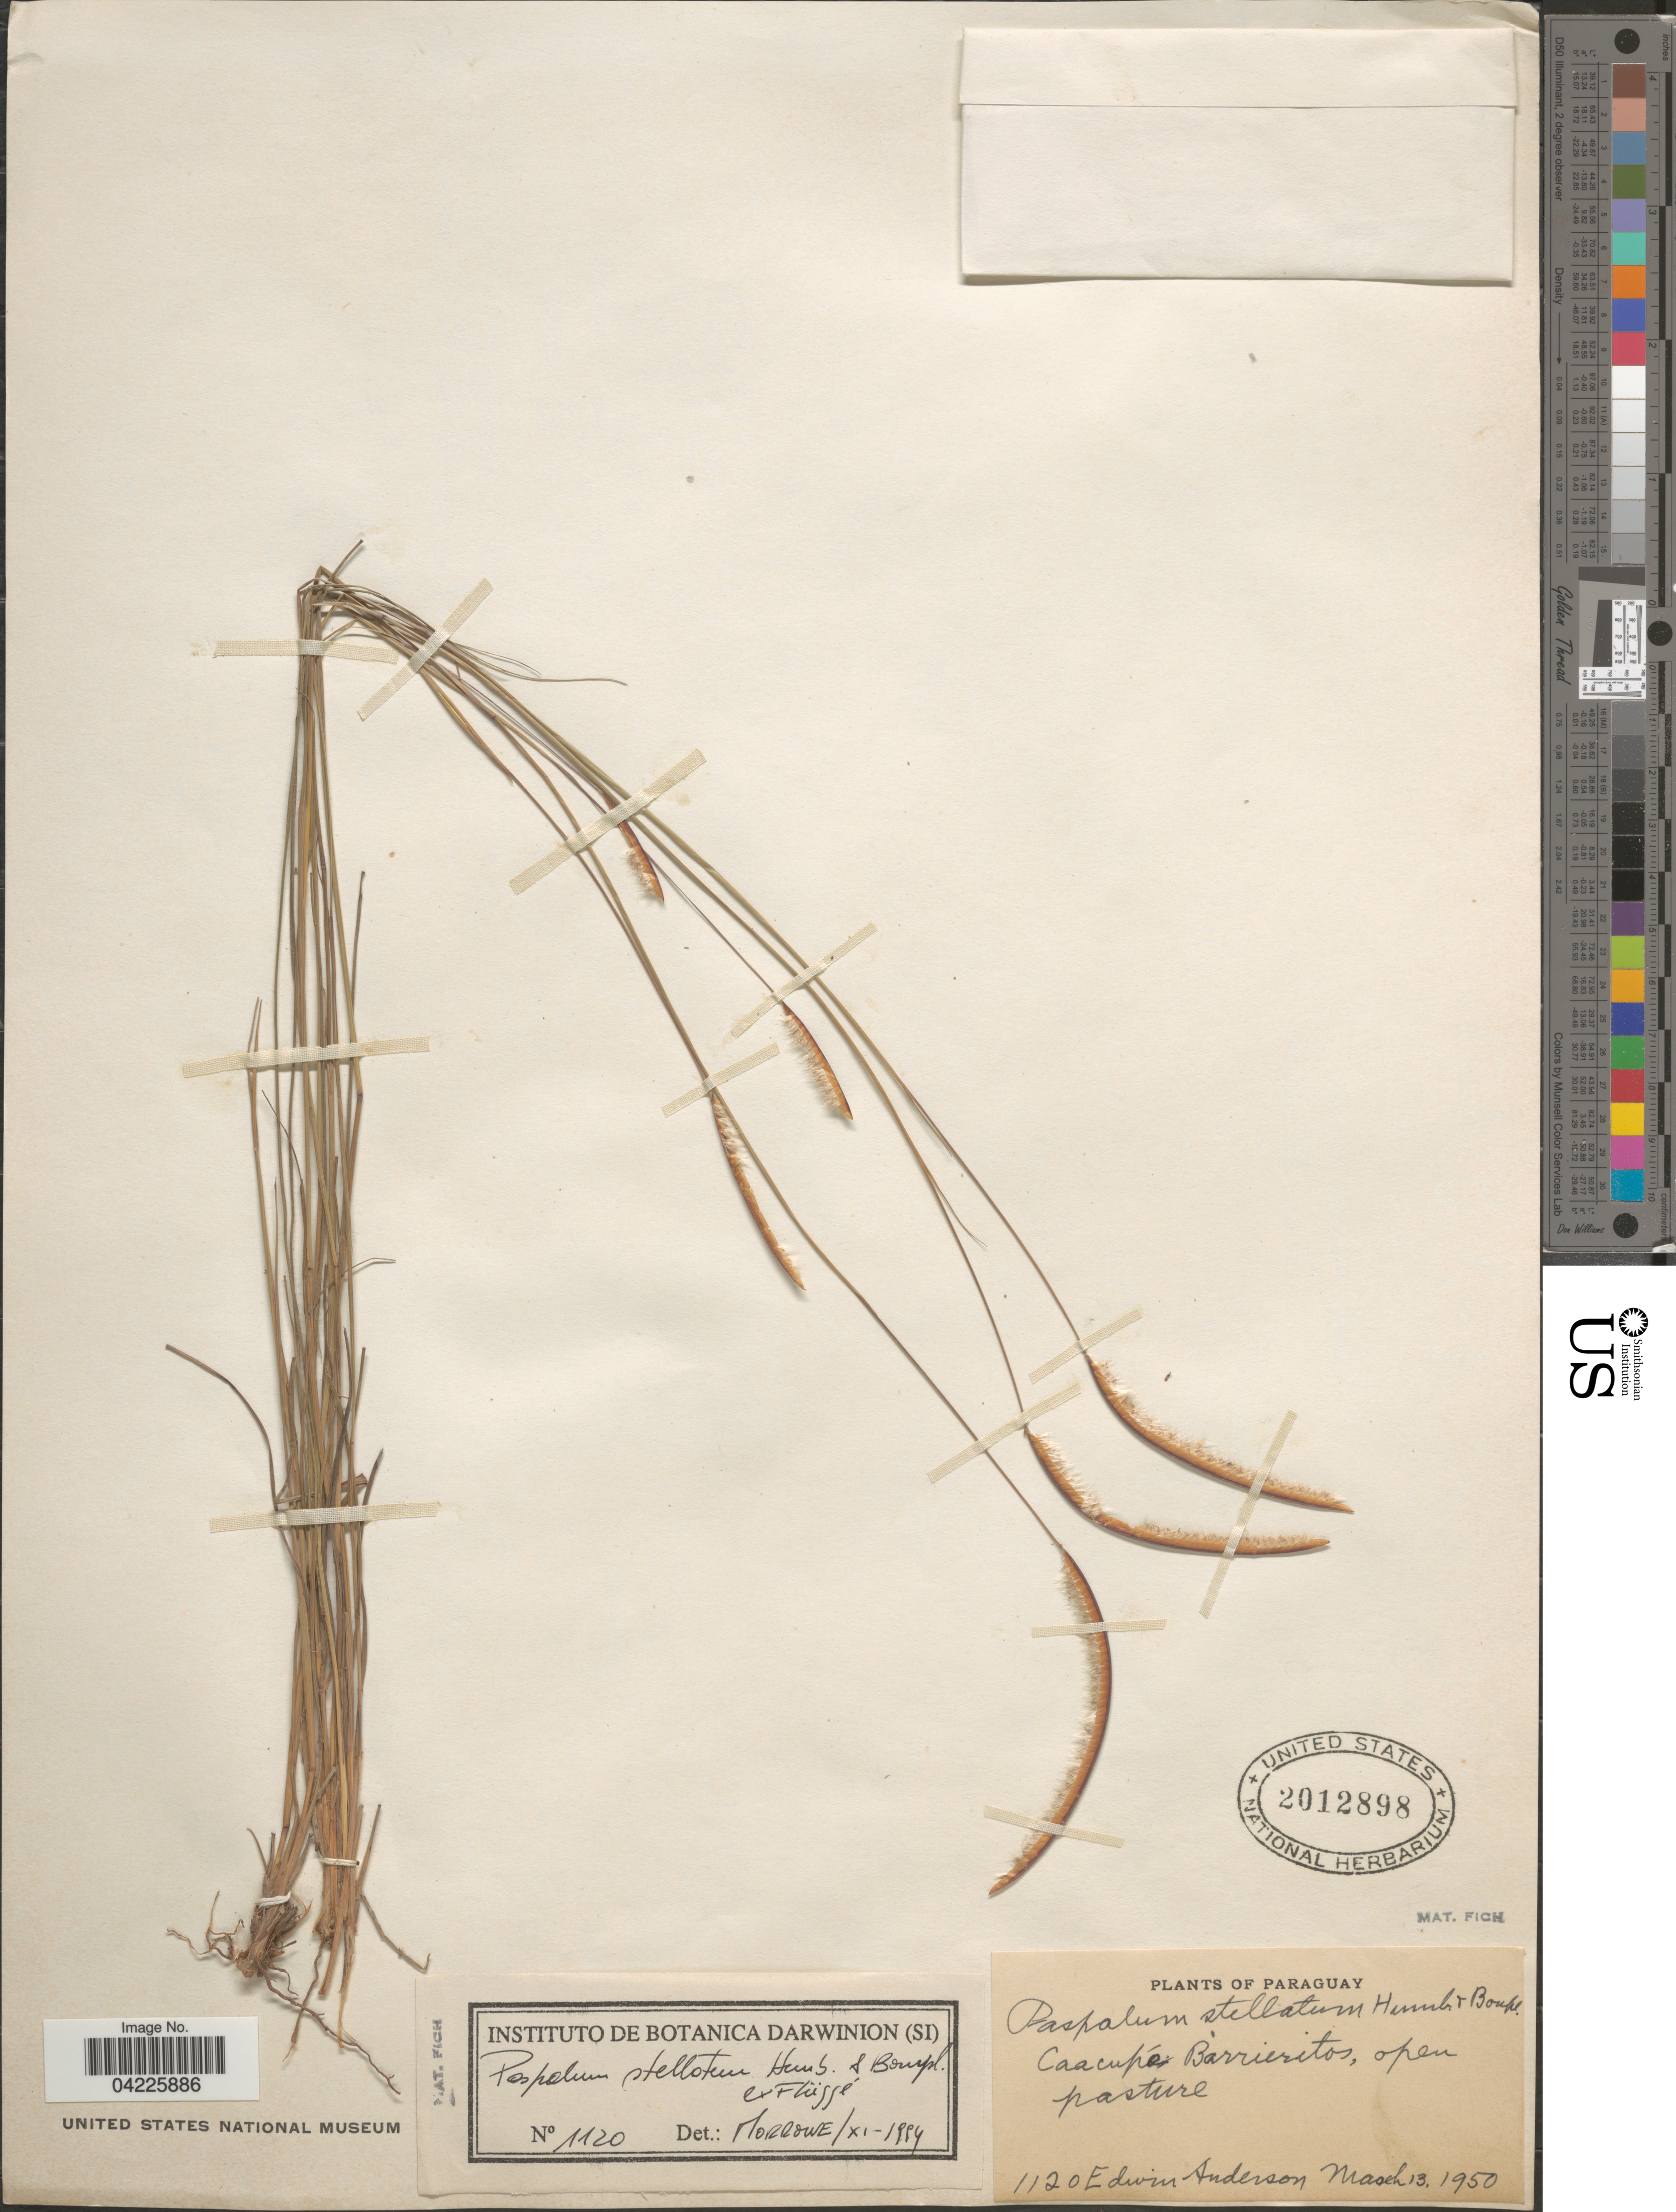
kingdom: Plantae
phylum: Tracheophyta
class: Liliopsida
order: Poales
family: Poaceae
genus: Paspalum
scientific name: Paspalum stellatum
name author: Humb. & Bonpl. ex Flüggé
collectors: E. Anderson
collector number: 1120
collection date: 1950-03-13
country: Paraguay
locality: Caacupe Barrieritos, open pasture.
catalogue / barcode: US 2012898